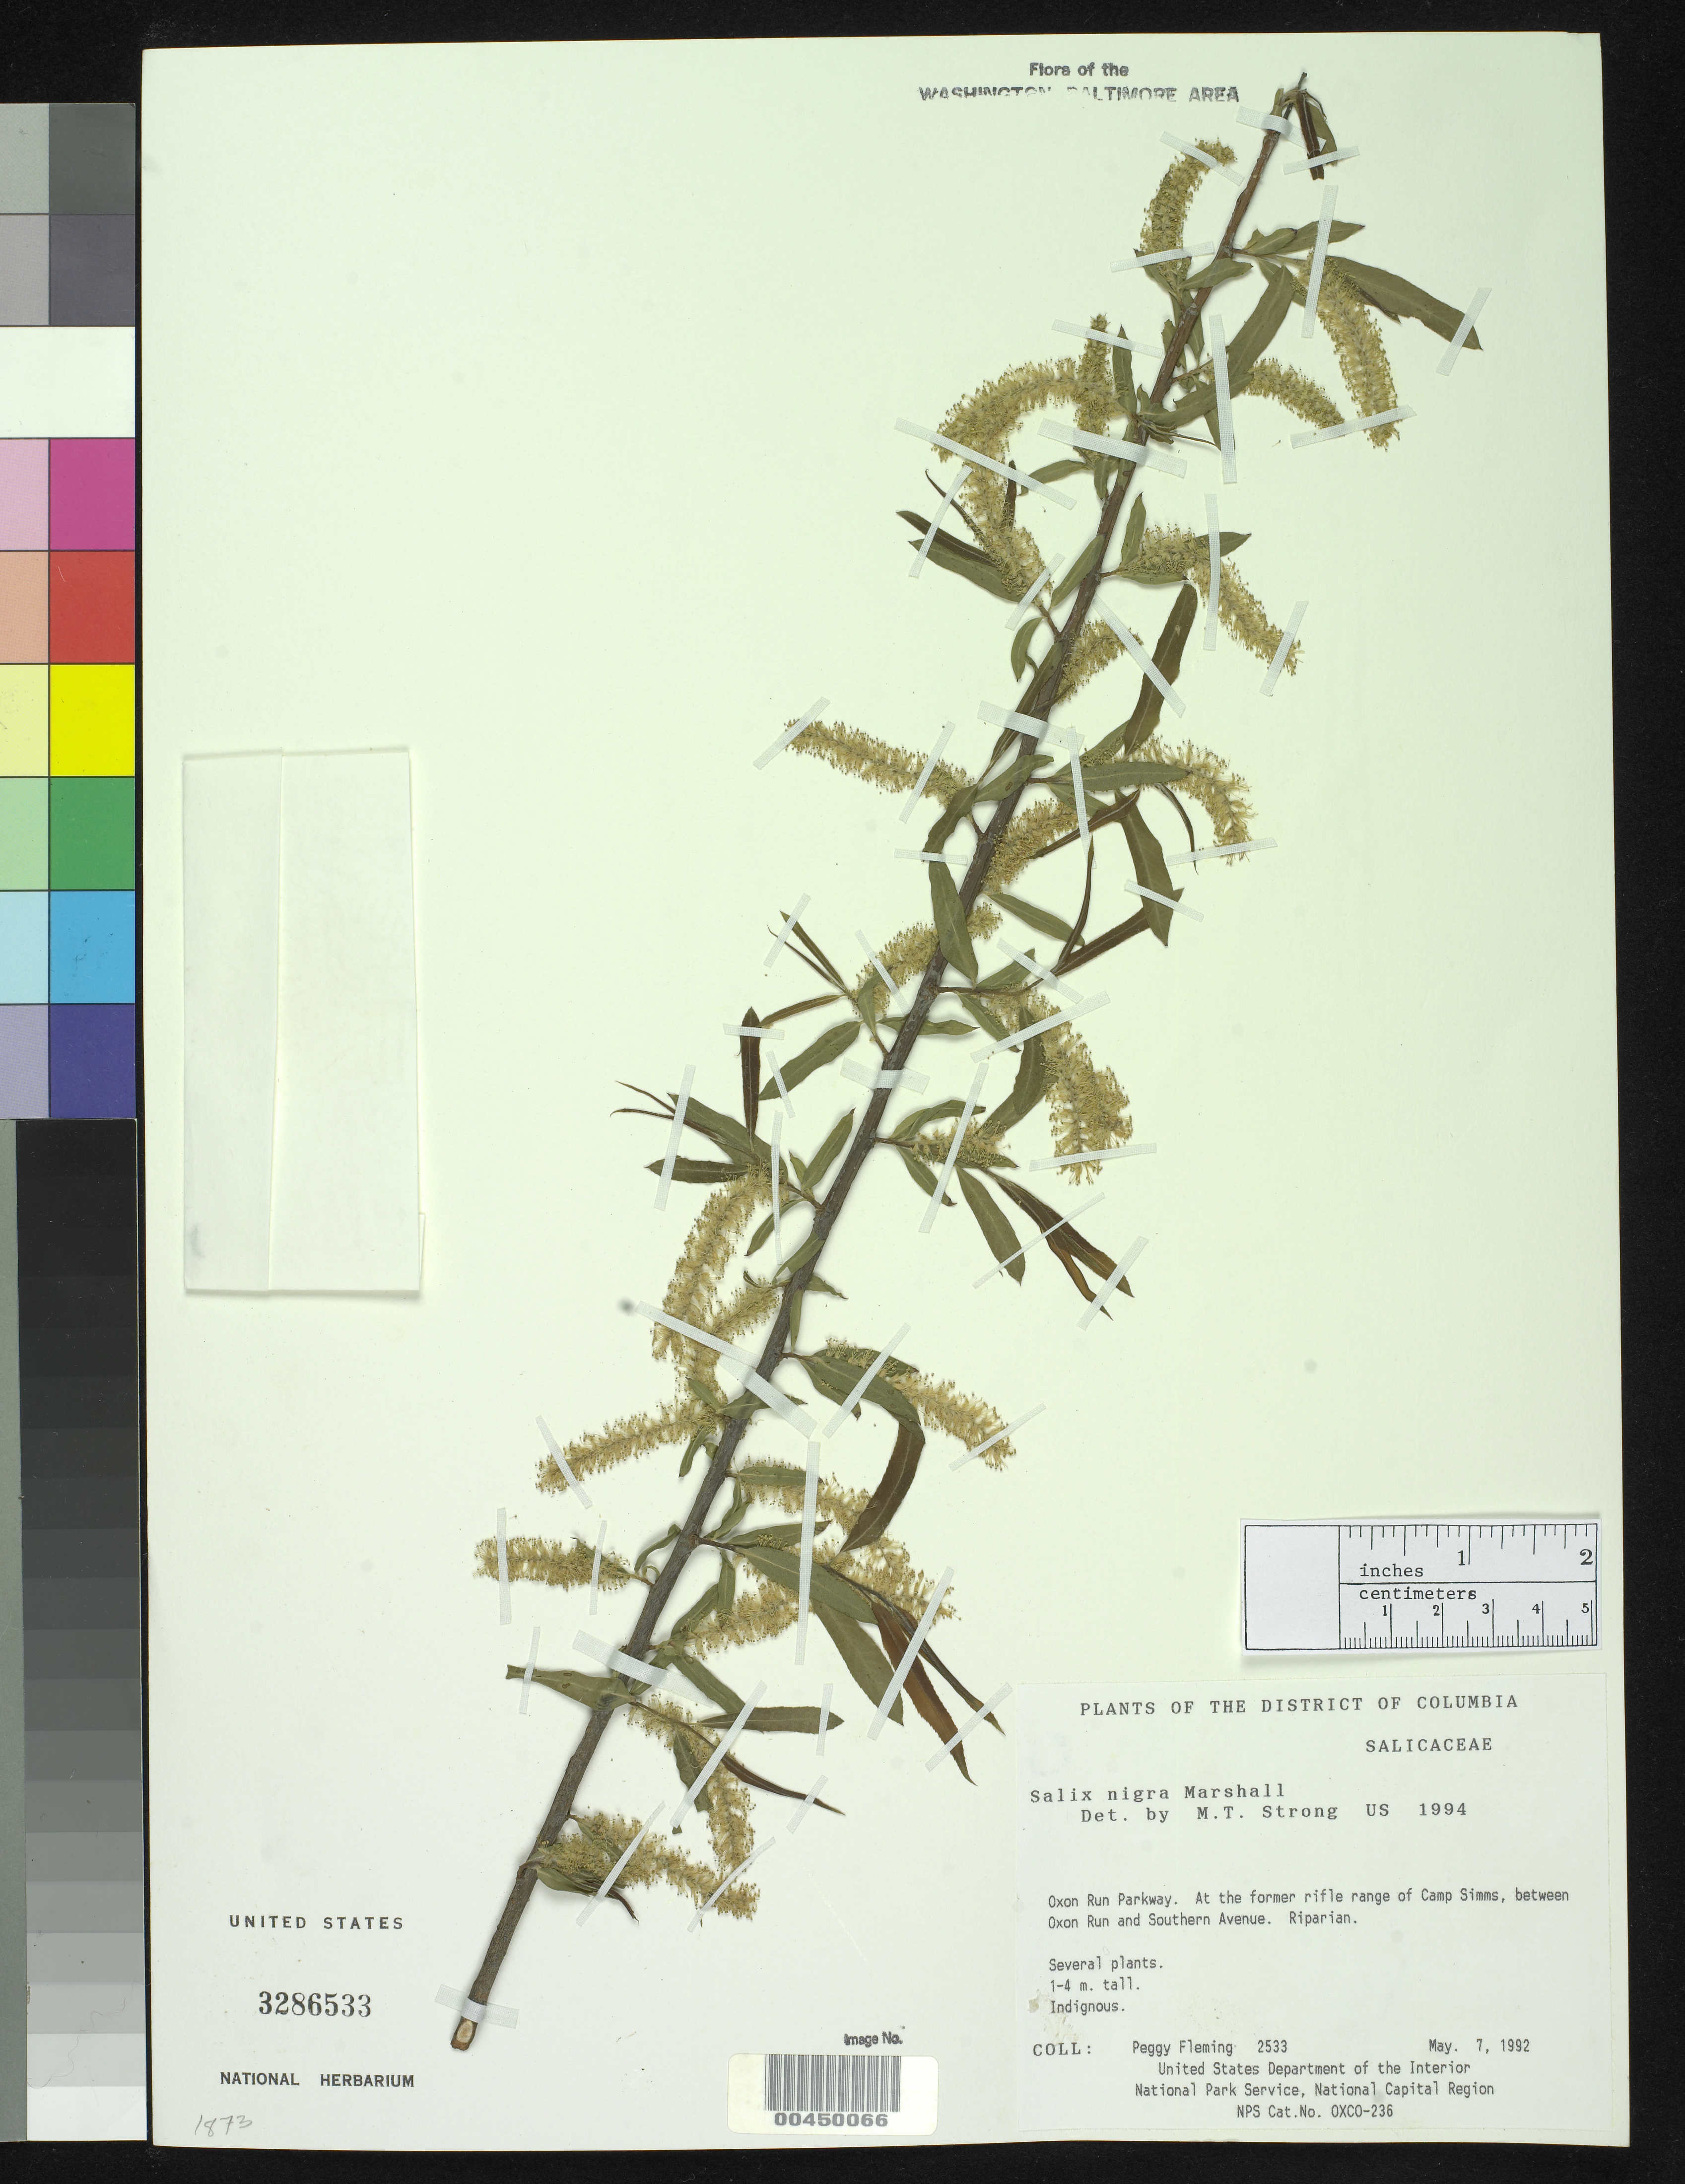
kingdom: Plantae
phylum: Tracheophyta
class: Magnoliopsida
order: Malpighiales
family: Salicaceae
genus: Salix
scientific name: Salix nigra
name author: Marshall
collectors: P. Fleming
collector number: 2533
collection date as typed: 07 May 1992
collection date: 1992-05-07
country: United States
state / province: District of Columbia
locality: Oxon Run Parkway, former rifle range of Camp Simms, between Oxon Run and Southern Ave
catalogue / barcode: US 3286533